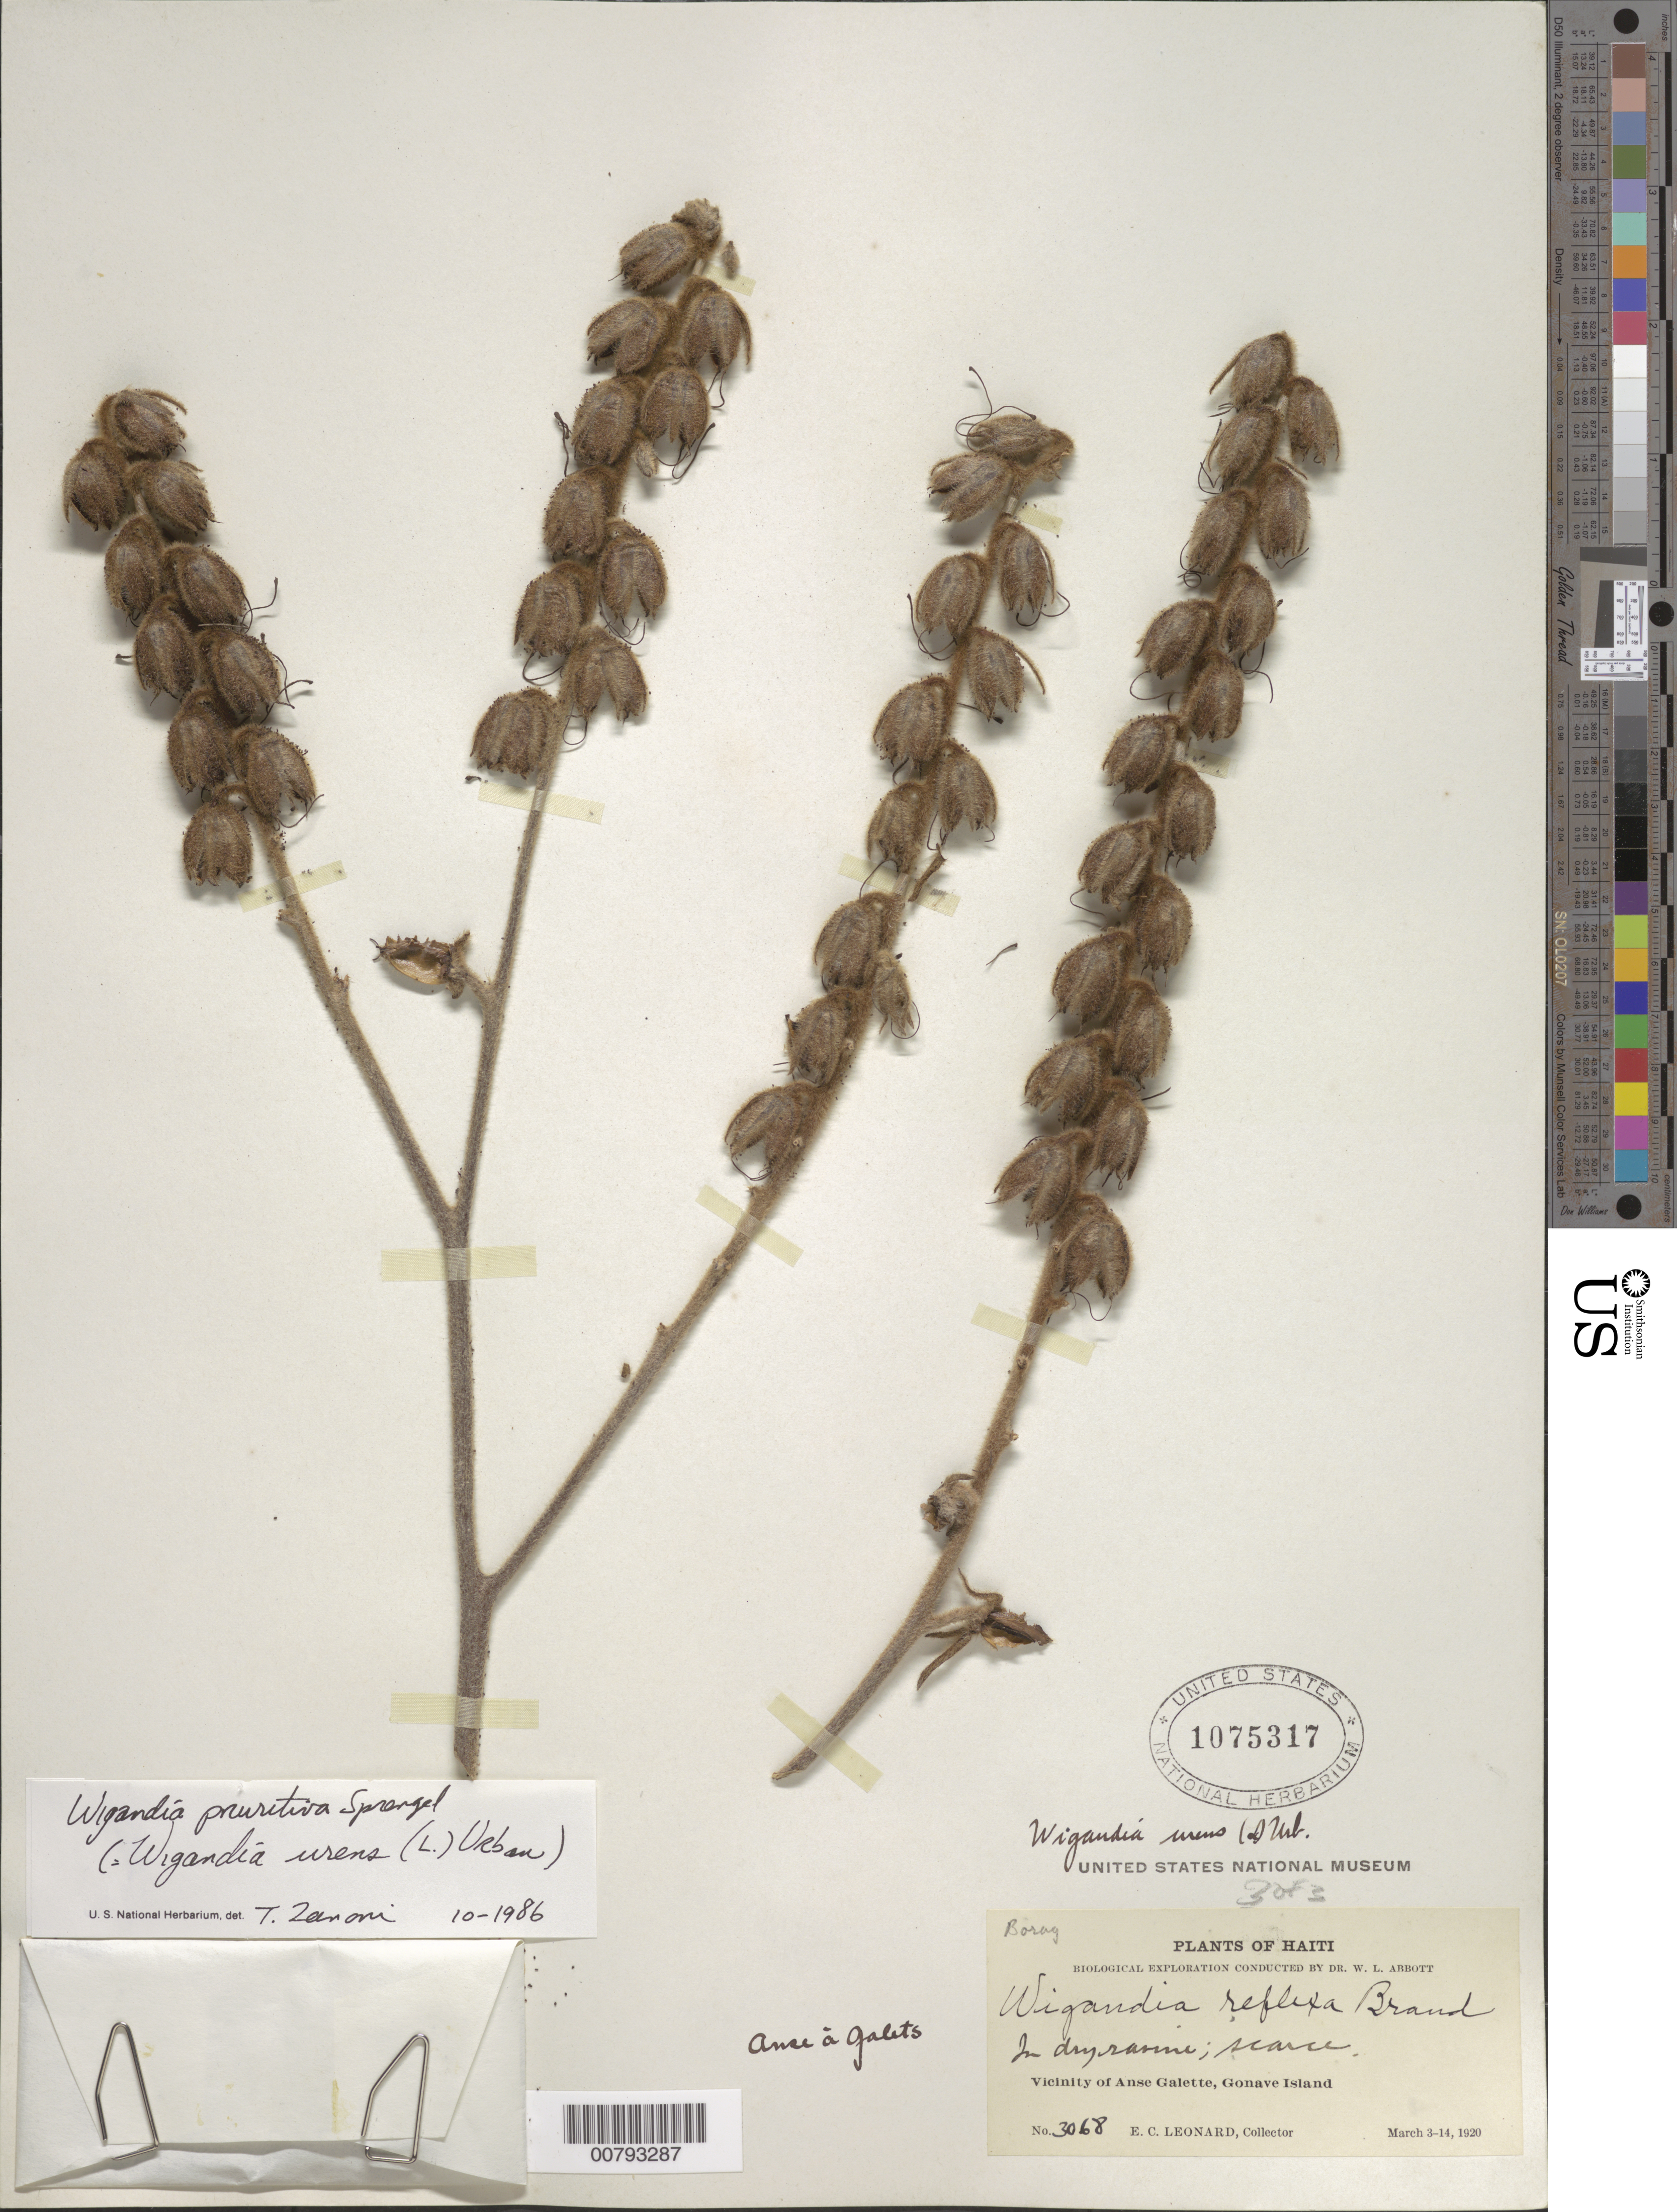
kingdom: Plantae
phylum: Tracheophyta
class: Magnoliopsida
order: Boraginales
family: Namaceae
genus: Wigandia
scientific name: Wigandia pruritiva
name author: Spreng.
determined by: Zanoni, T. A., (NY), New York Botanical Garden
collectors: E. C. Leonard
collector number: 3068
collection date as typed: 03 Mar 1920 to 14 Mar 1920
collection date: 1920-03-03/1920-03-14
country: Haiti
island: Hispaniola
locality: Gonave Island, vicinity of Anse Galettte.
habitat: In dry ravine.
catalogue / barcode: US 1075317